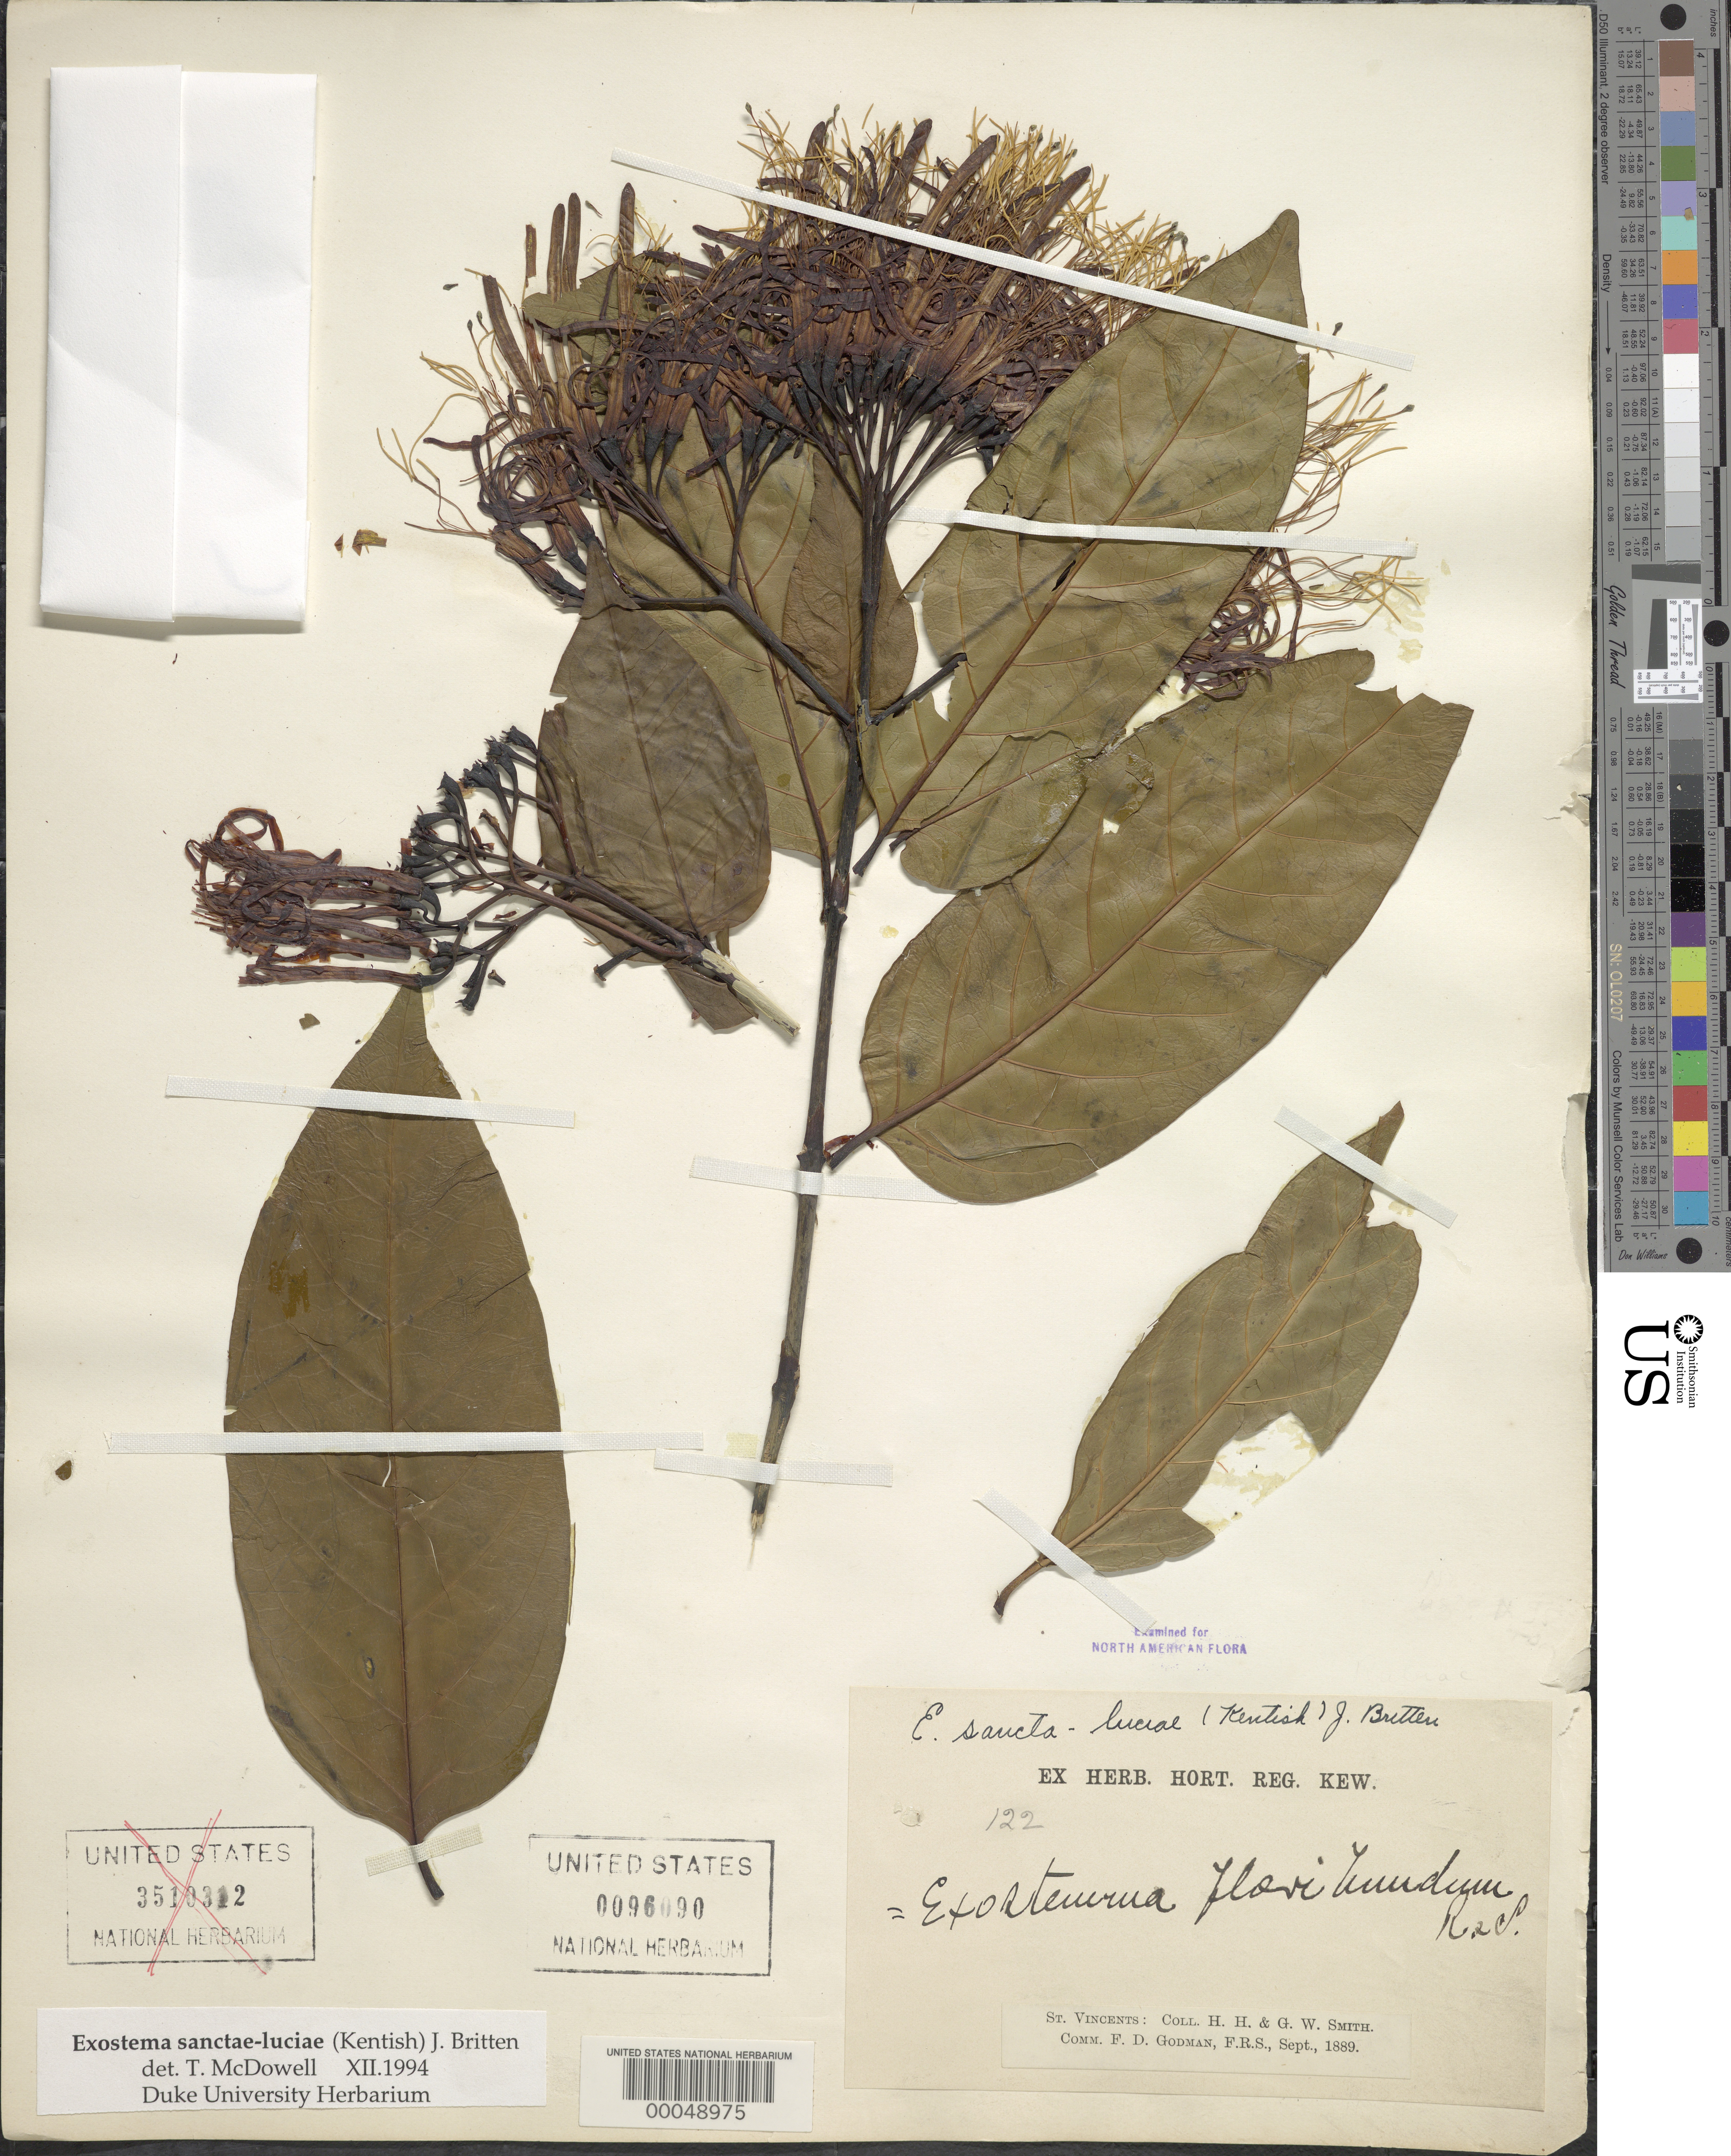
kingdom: Plantae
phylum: Tracheophyta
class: Magnoliopsida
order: Gentianales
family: Rubiaceae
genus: Exostema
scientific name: Exostema sanctae-luciae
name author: (Kentish) Britten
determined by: McDowell, T.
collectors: Huron H. Smith & G. Smith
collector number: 122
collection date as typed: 09 --- 1889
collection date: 1889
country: St. Vincent - Grenadines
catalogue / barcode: US 96090